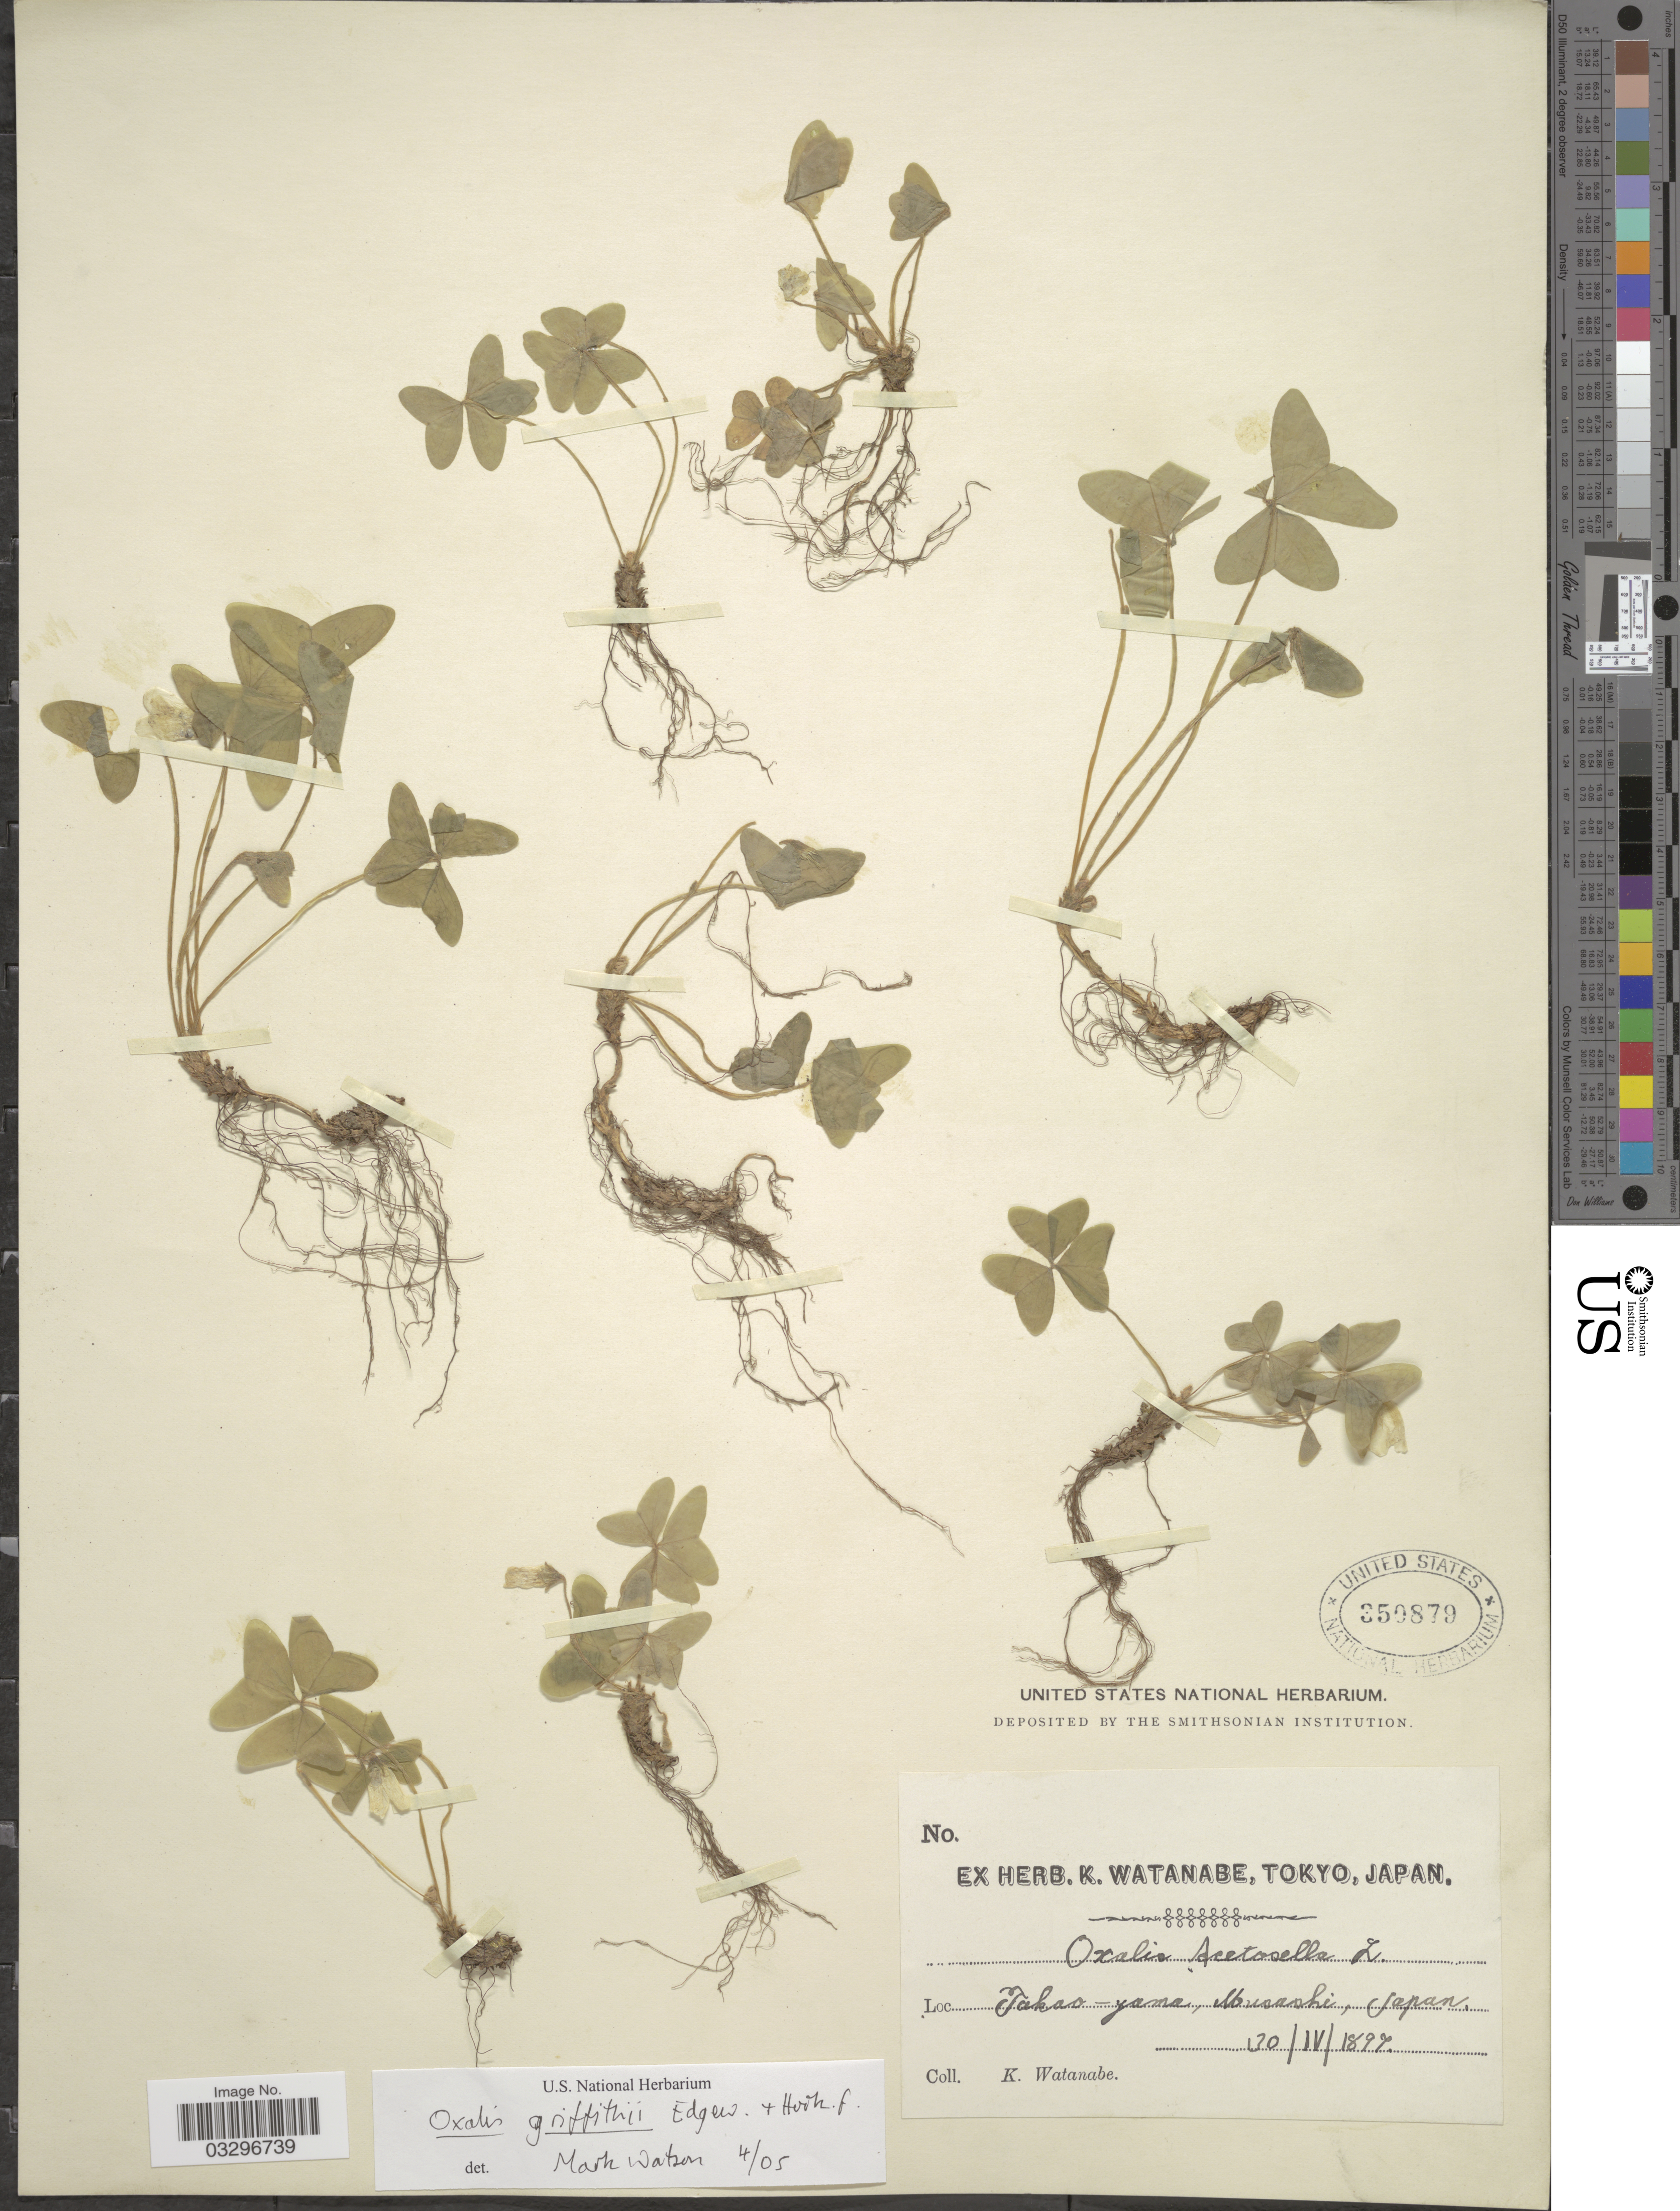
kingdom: Plantae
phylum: Tracheophyta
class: Magnoliopsida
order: Oxalidales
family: Oxalidaceae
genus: Oxalis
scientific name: Oxalis griffithii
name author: Edgew. & Hook. f.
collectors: K. Watanabe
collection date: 1897-04-30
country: Japan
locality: Takao-yama, Musashi.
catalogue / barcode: US 350879